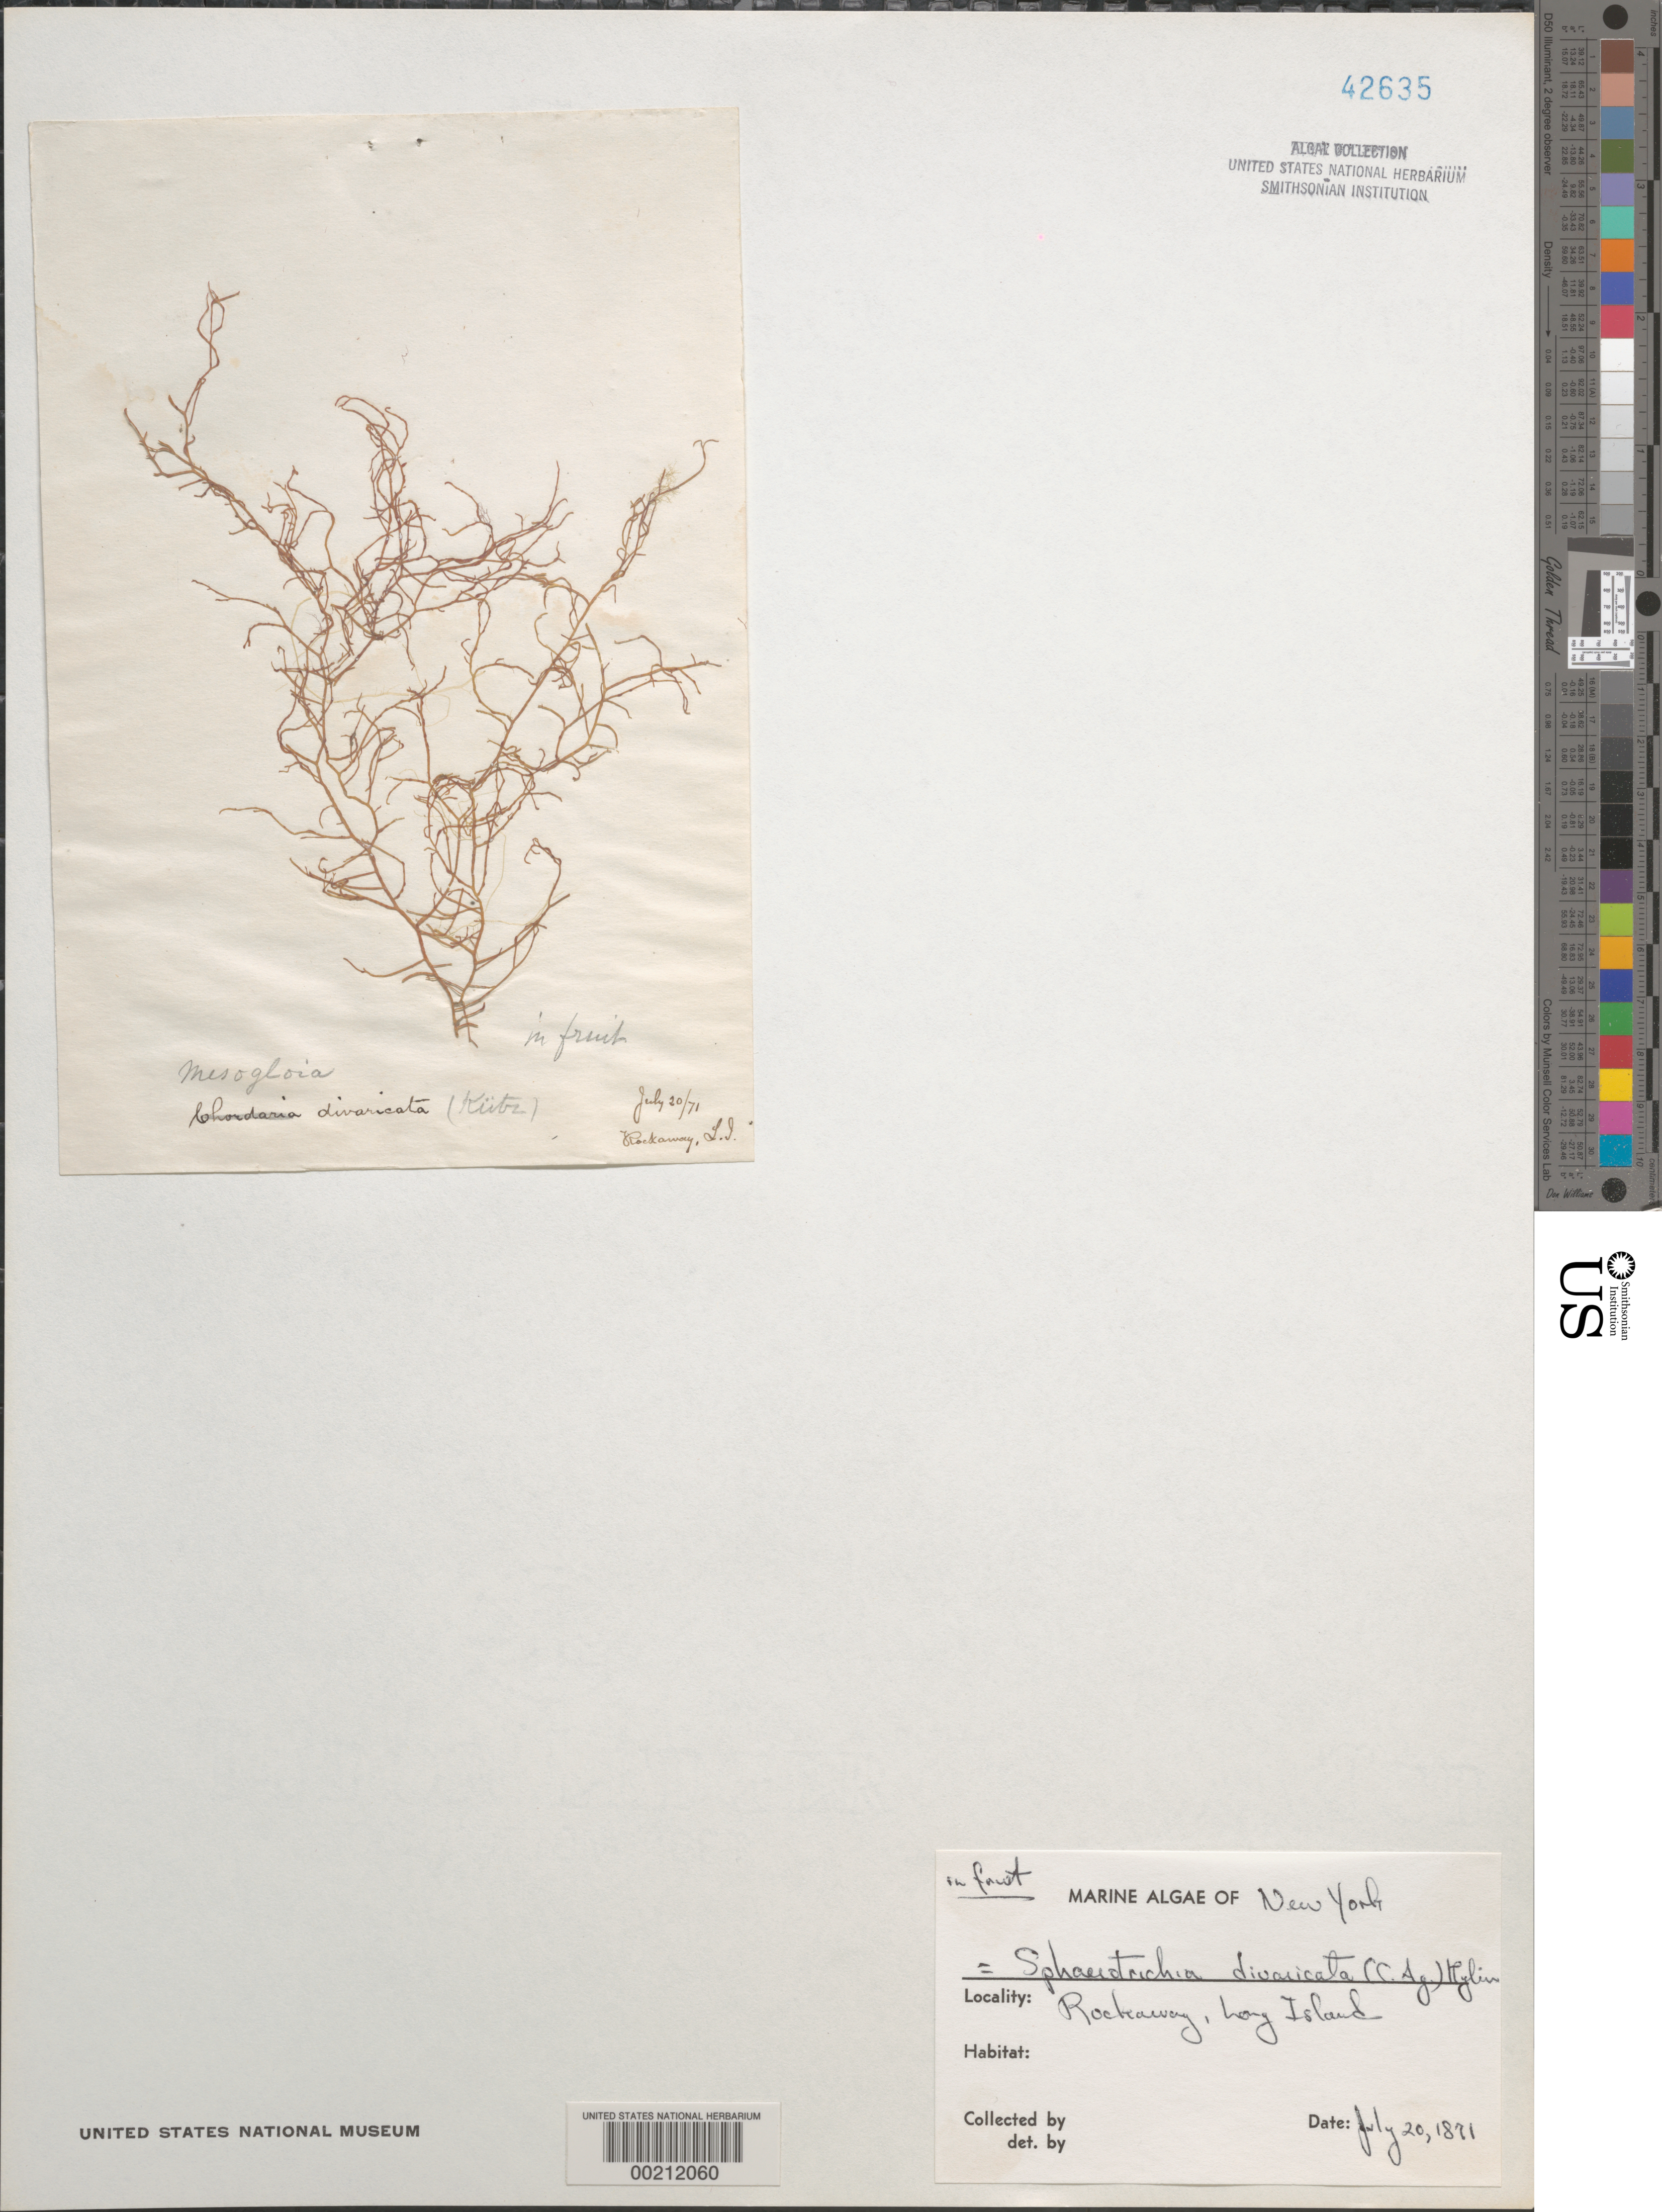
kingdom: Chromista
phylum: Ochrophyta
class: Phaeophyceae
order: Ectocarpales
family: Chordariaceae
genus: Sphaerotrichia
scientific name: Sphaerotrichia divaricata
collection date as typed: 20 Jul 1871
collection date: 1871-07-20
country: United States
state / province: New York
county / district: Queens County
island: Long Island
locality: Rockaway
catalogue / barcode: US 42635